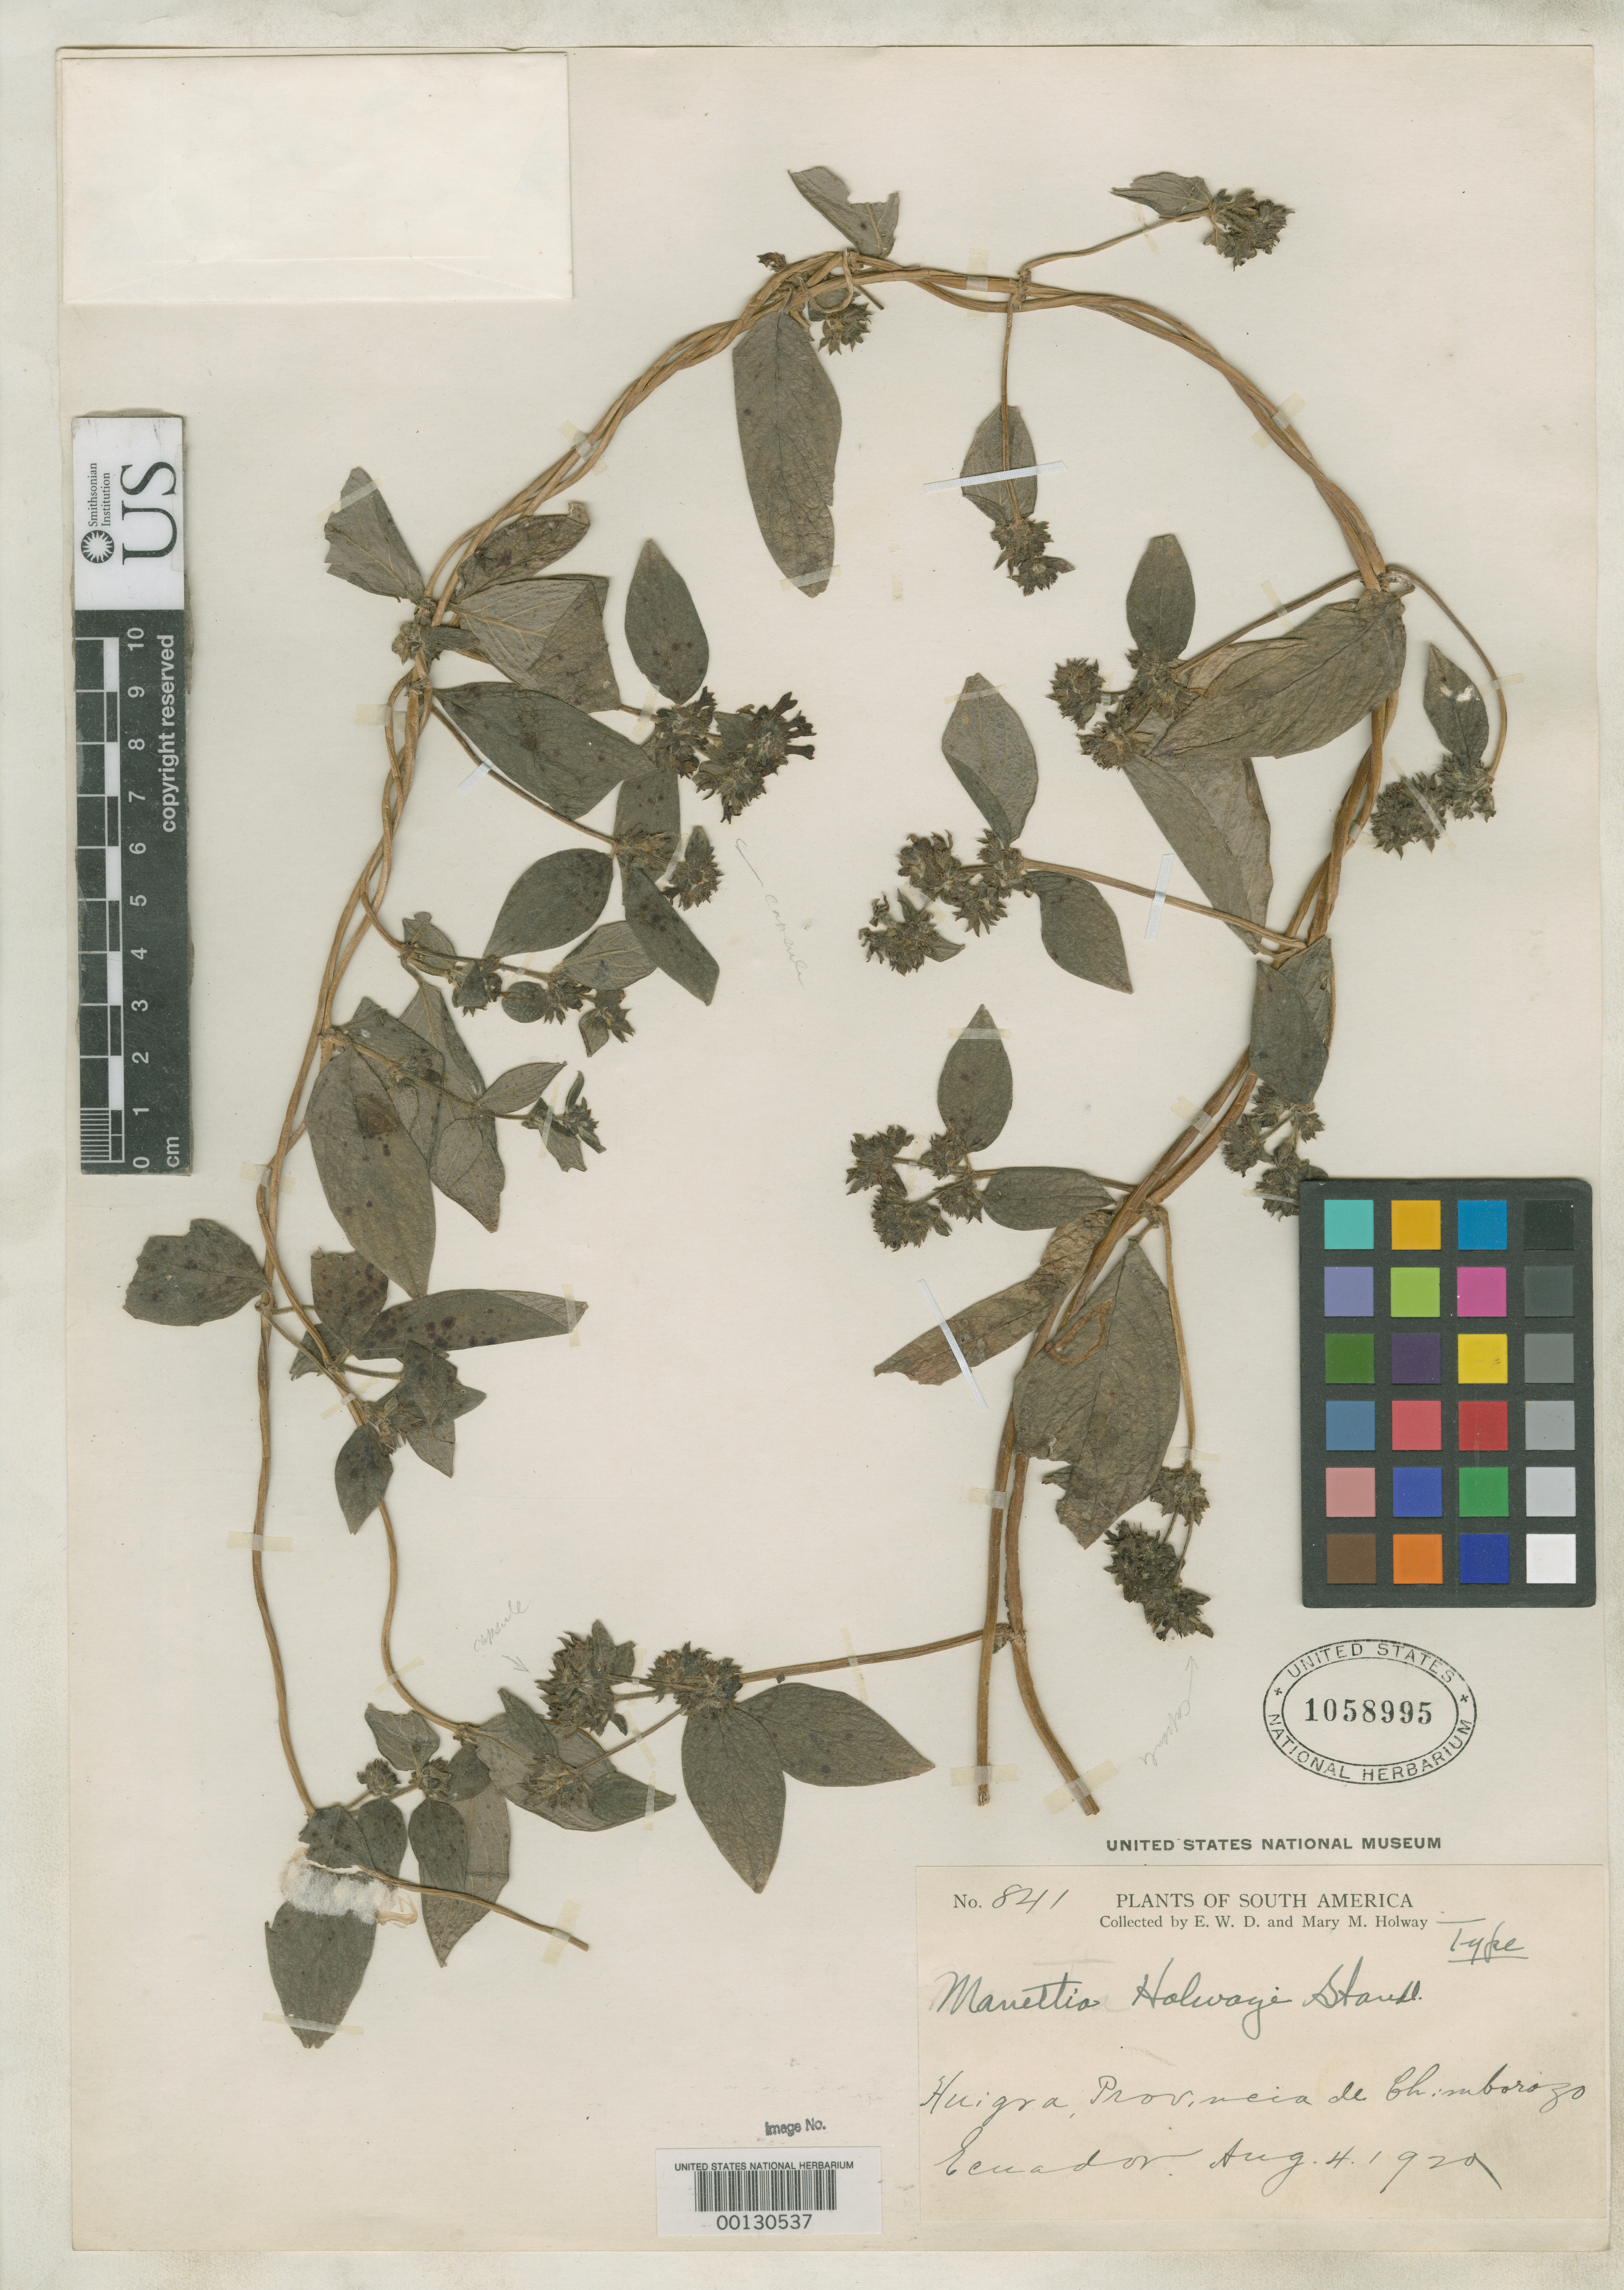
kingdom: Plantae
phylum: Tracheophyta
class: Magnoliopsida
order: Gentianales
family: Rubiaceae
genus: Manettia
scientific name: Manettia holwayi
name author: Standl.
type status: Holotype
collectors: E. W. D. Holway & M. M. Holway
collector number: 841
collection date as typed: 04 Aug 1920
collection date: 1920-08-04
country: Ecuador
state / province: Chimborazo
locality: Huigra.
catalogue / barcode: US 1058995